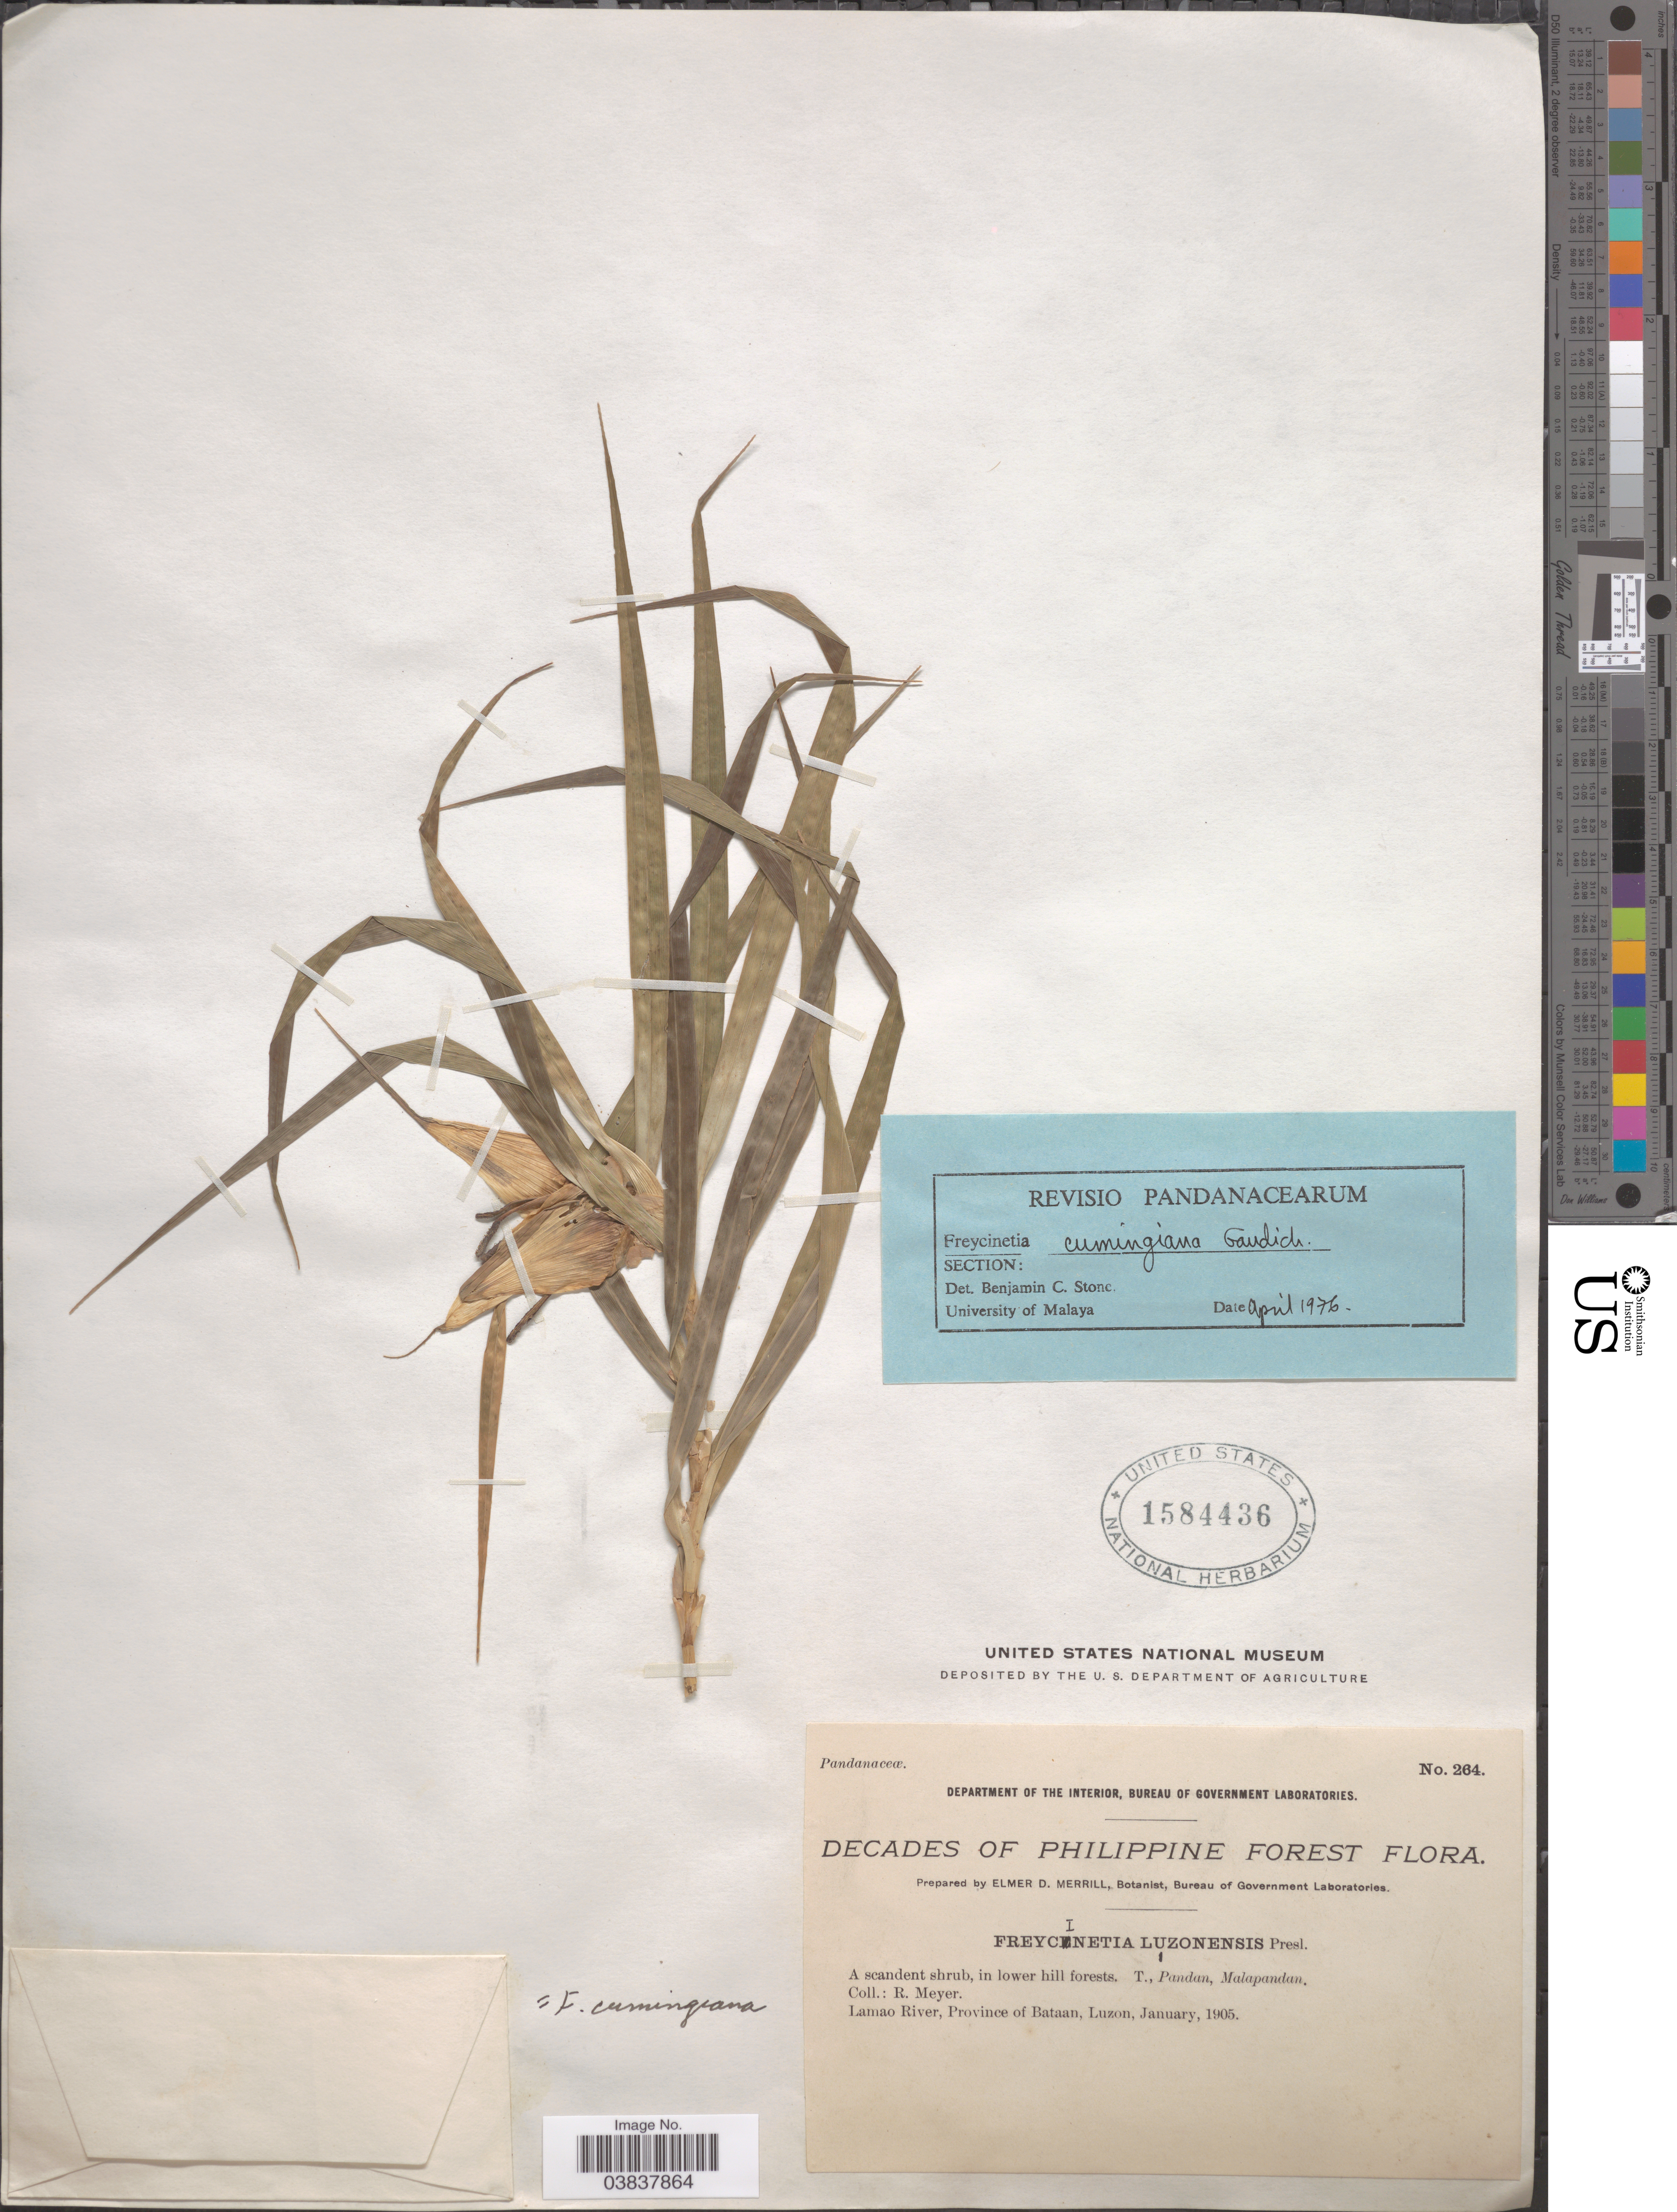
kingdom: Plantae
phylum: Tracheophyta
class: Liliopsida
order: Pandanales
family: Pandanaceae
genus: Freycinetia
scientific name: Freycinetia cumingiana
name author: Gaudich.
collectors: R. Meyer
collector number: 264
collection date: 1905-01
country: Philippines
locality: Lamao River, Province of Bataan, Luzon.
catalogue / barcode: US 1584436